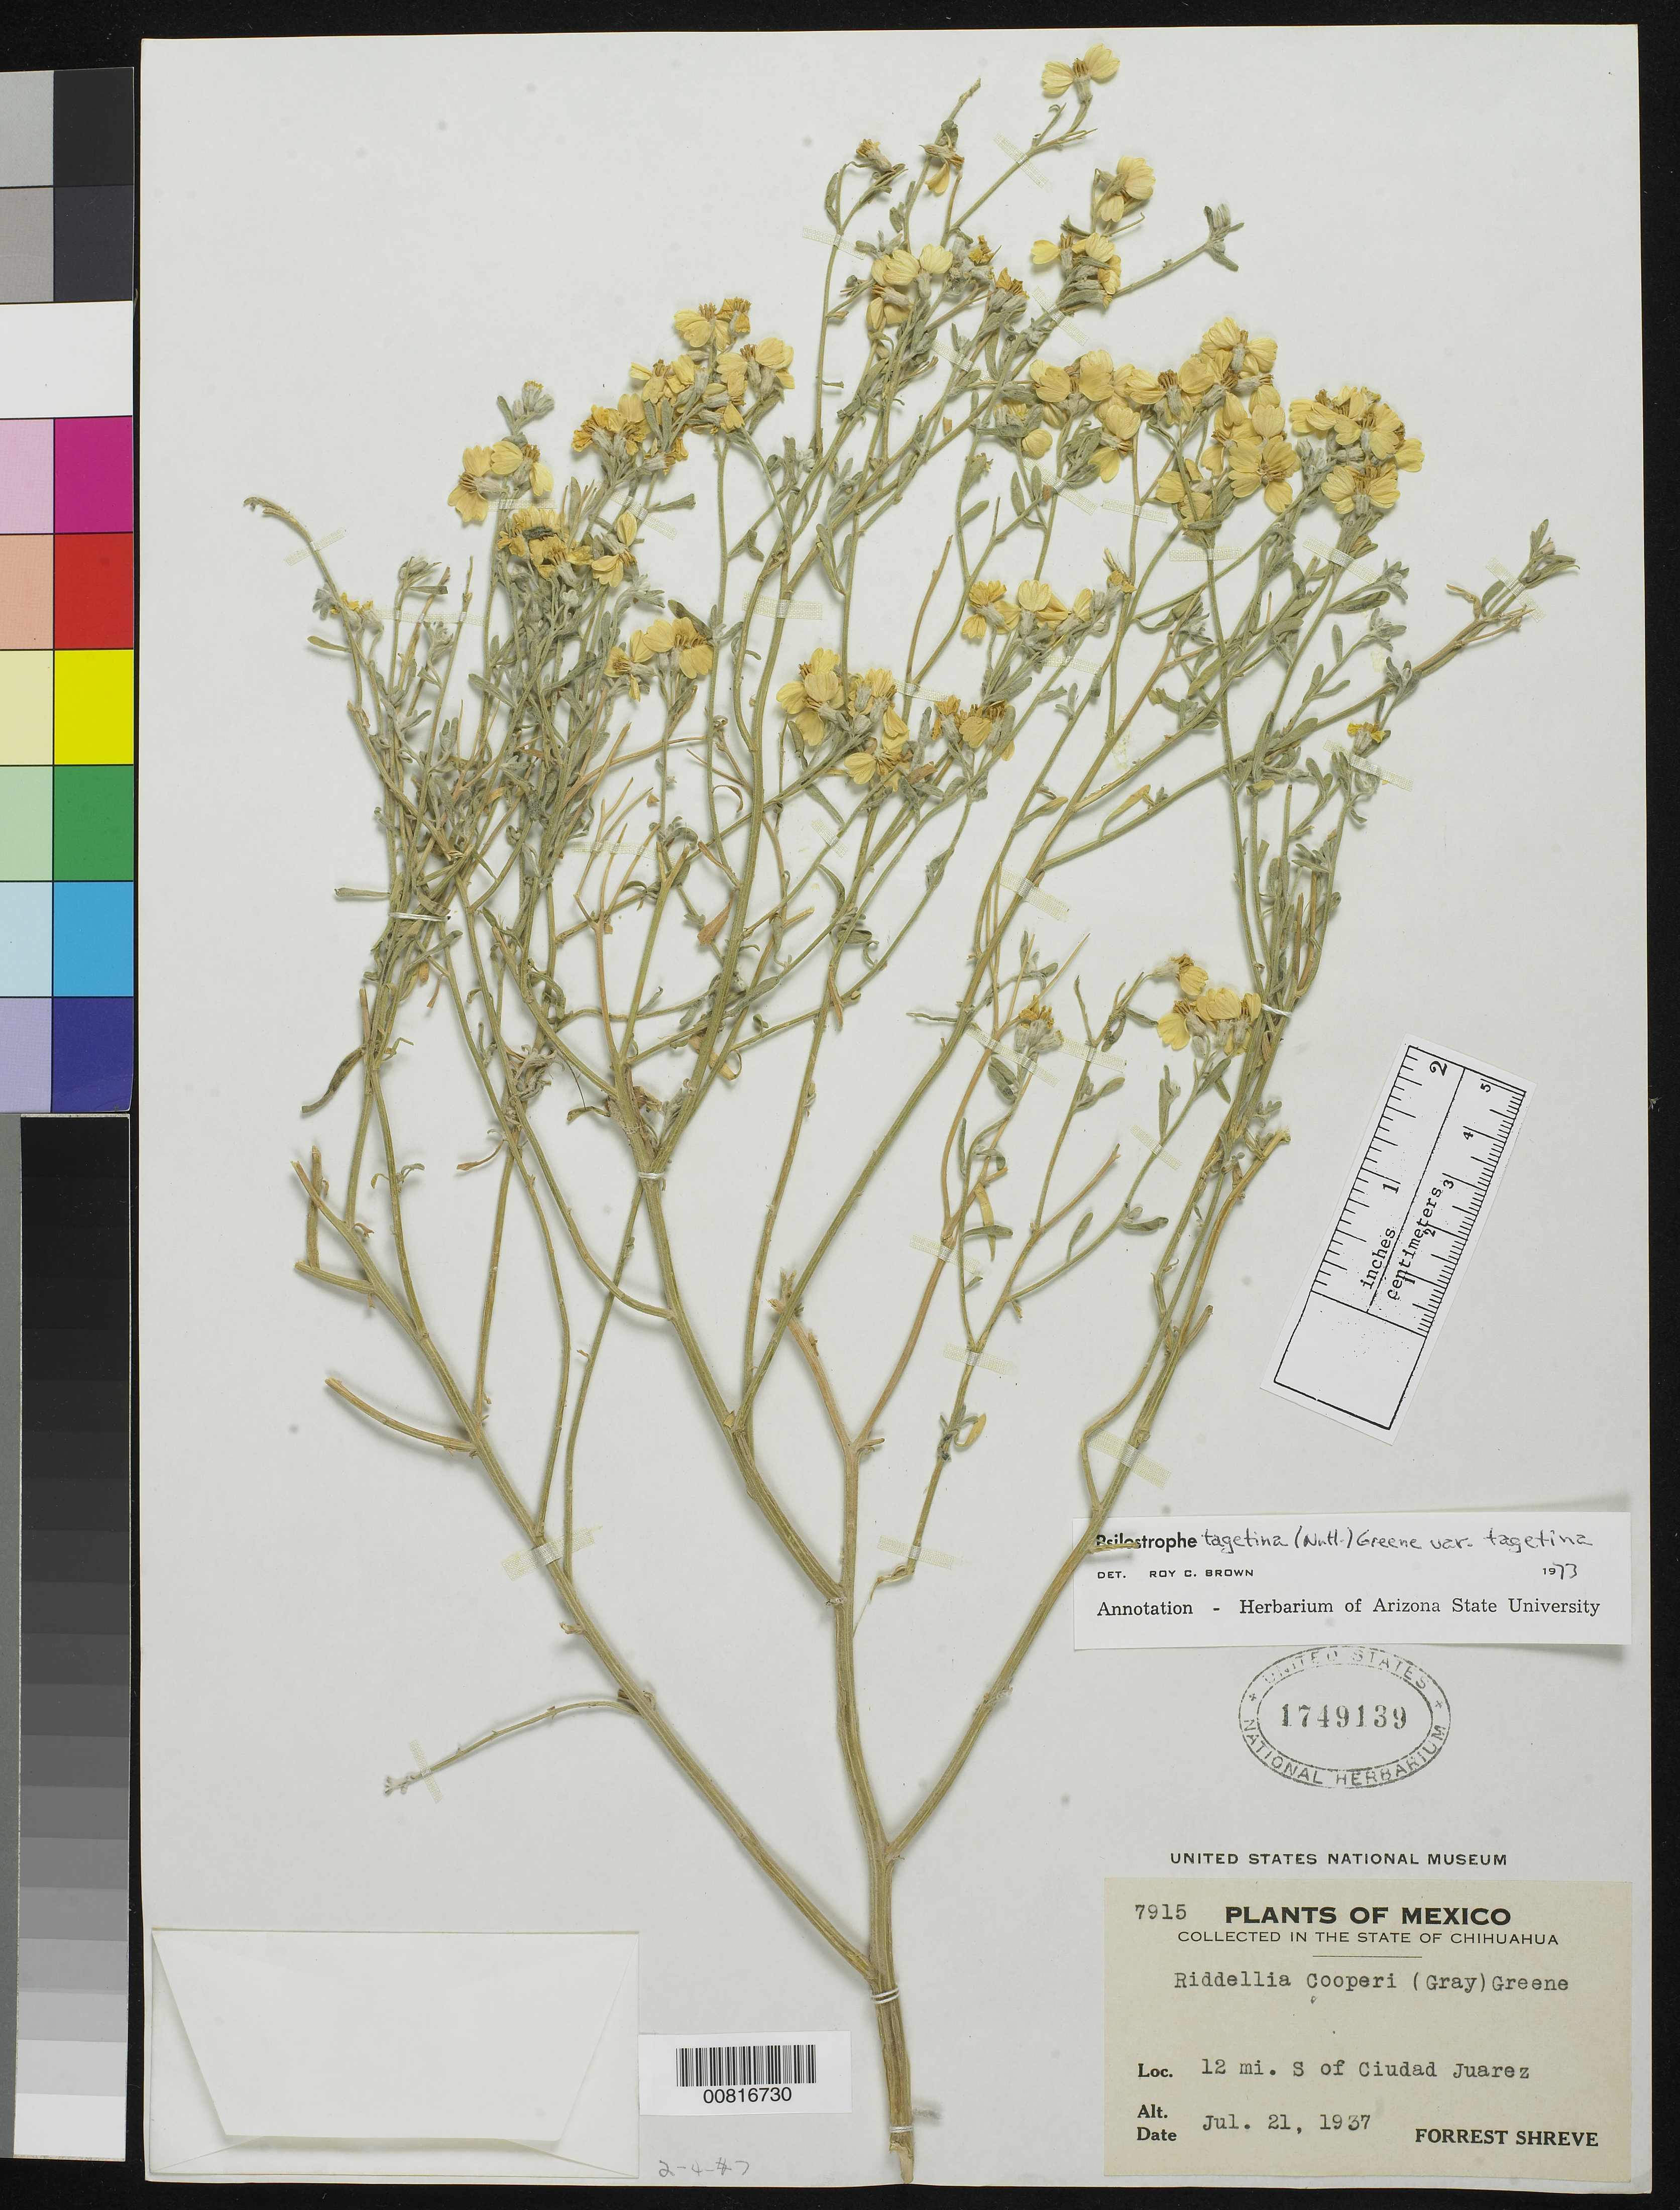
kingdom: Plantae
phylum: Tracheophyta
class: Magnoliopsida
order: Asterales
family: Asteraceae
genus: Psilostrophe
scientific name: Psilostrophe tagetina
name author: (Nutt.) Greene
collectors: F. Shreve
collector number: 7915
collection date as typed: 21 Jul 1937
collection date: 1937-07-21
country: Mexico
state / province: Chihuahua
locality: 12 mi. S of Ciudad Juárez, Chihuahua.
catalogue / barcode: US 1749139